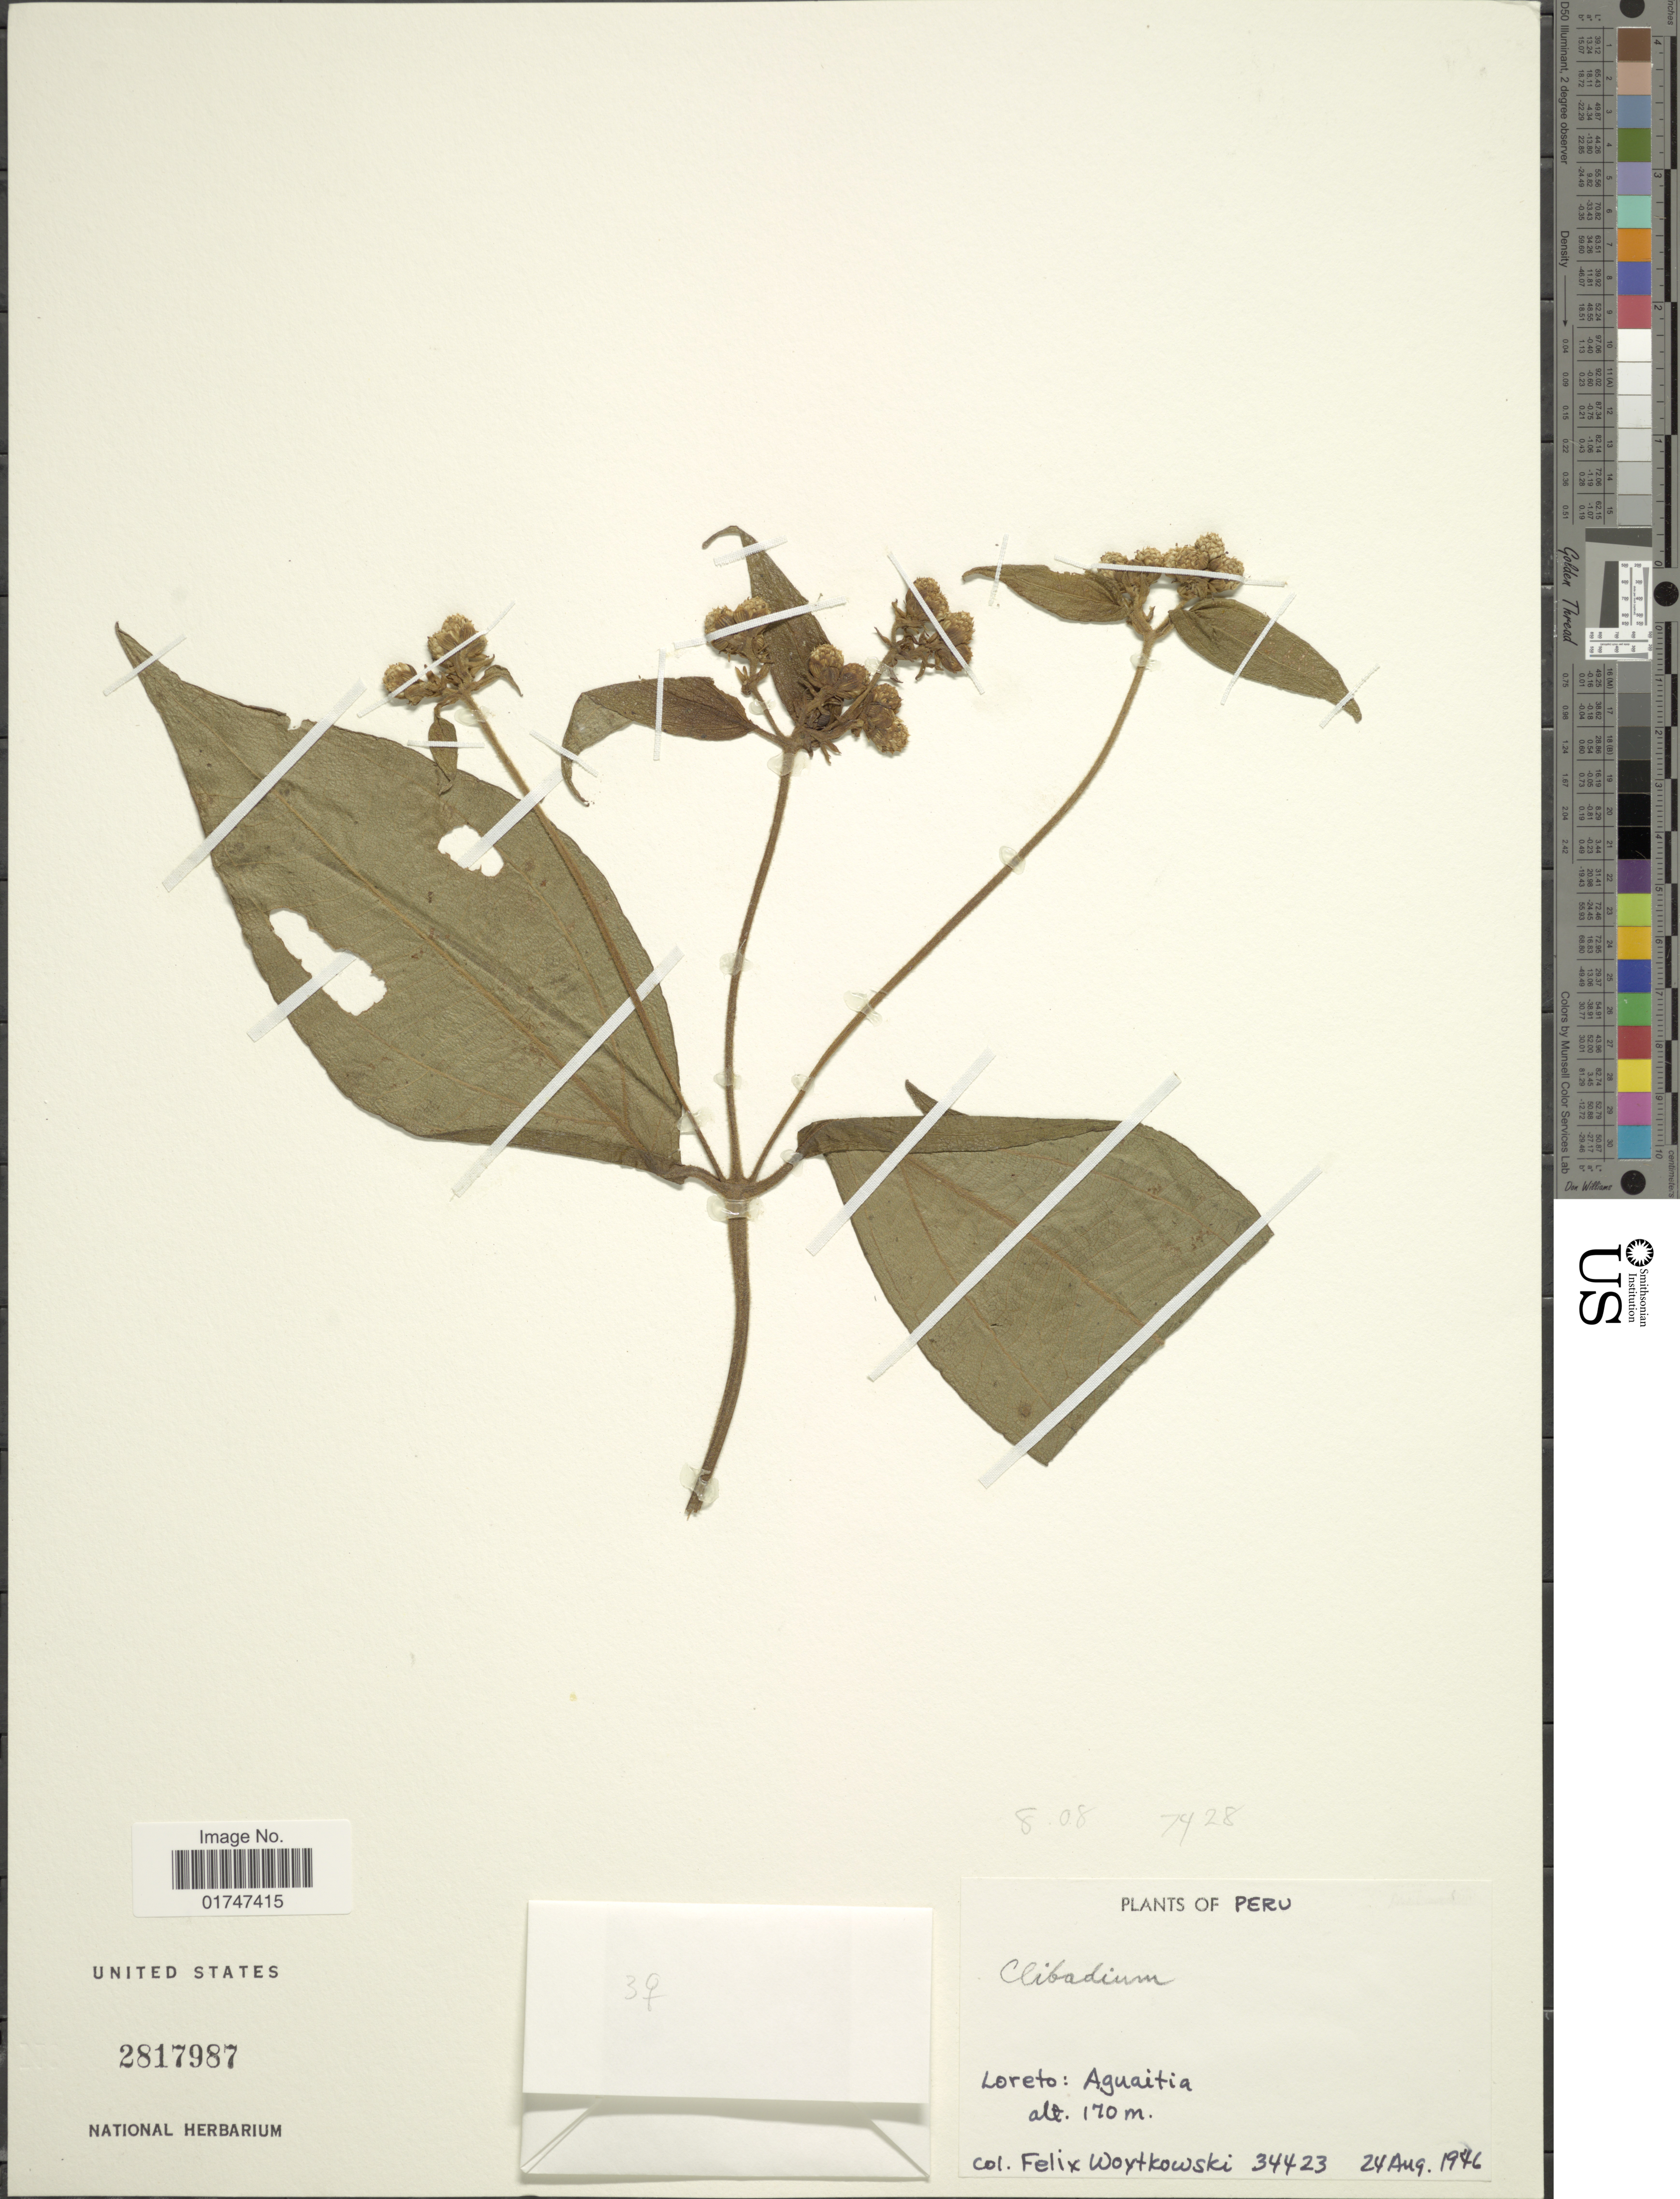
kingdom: Plantae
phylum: Tracheophyta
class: Magnoliopsida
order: Asterales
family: Asteraceae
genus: Ichthyothere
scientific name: Ichthyothere peruviana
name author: Baker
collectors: F. Woytkowski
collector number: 34423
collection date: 1946-08-24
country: Peru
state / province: Loreto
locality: Loreto: Aguaitia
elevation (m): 170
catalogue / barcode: US 2817987